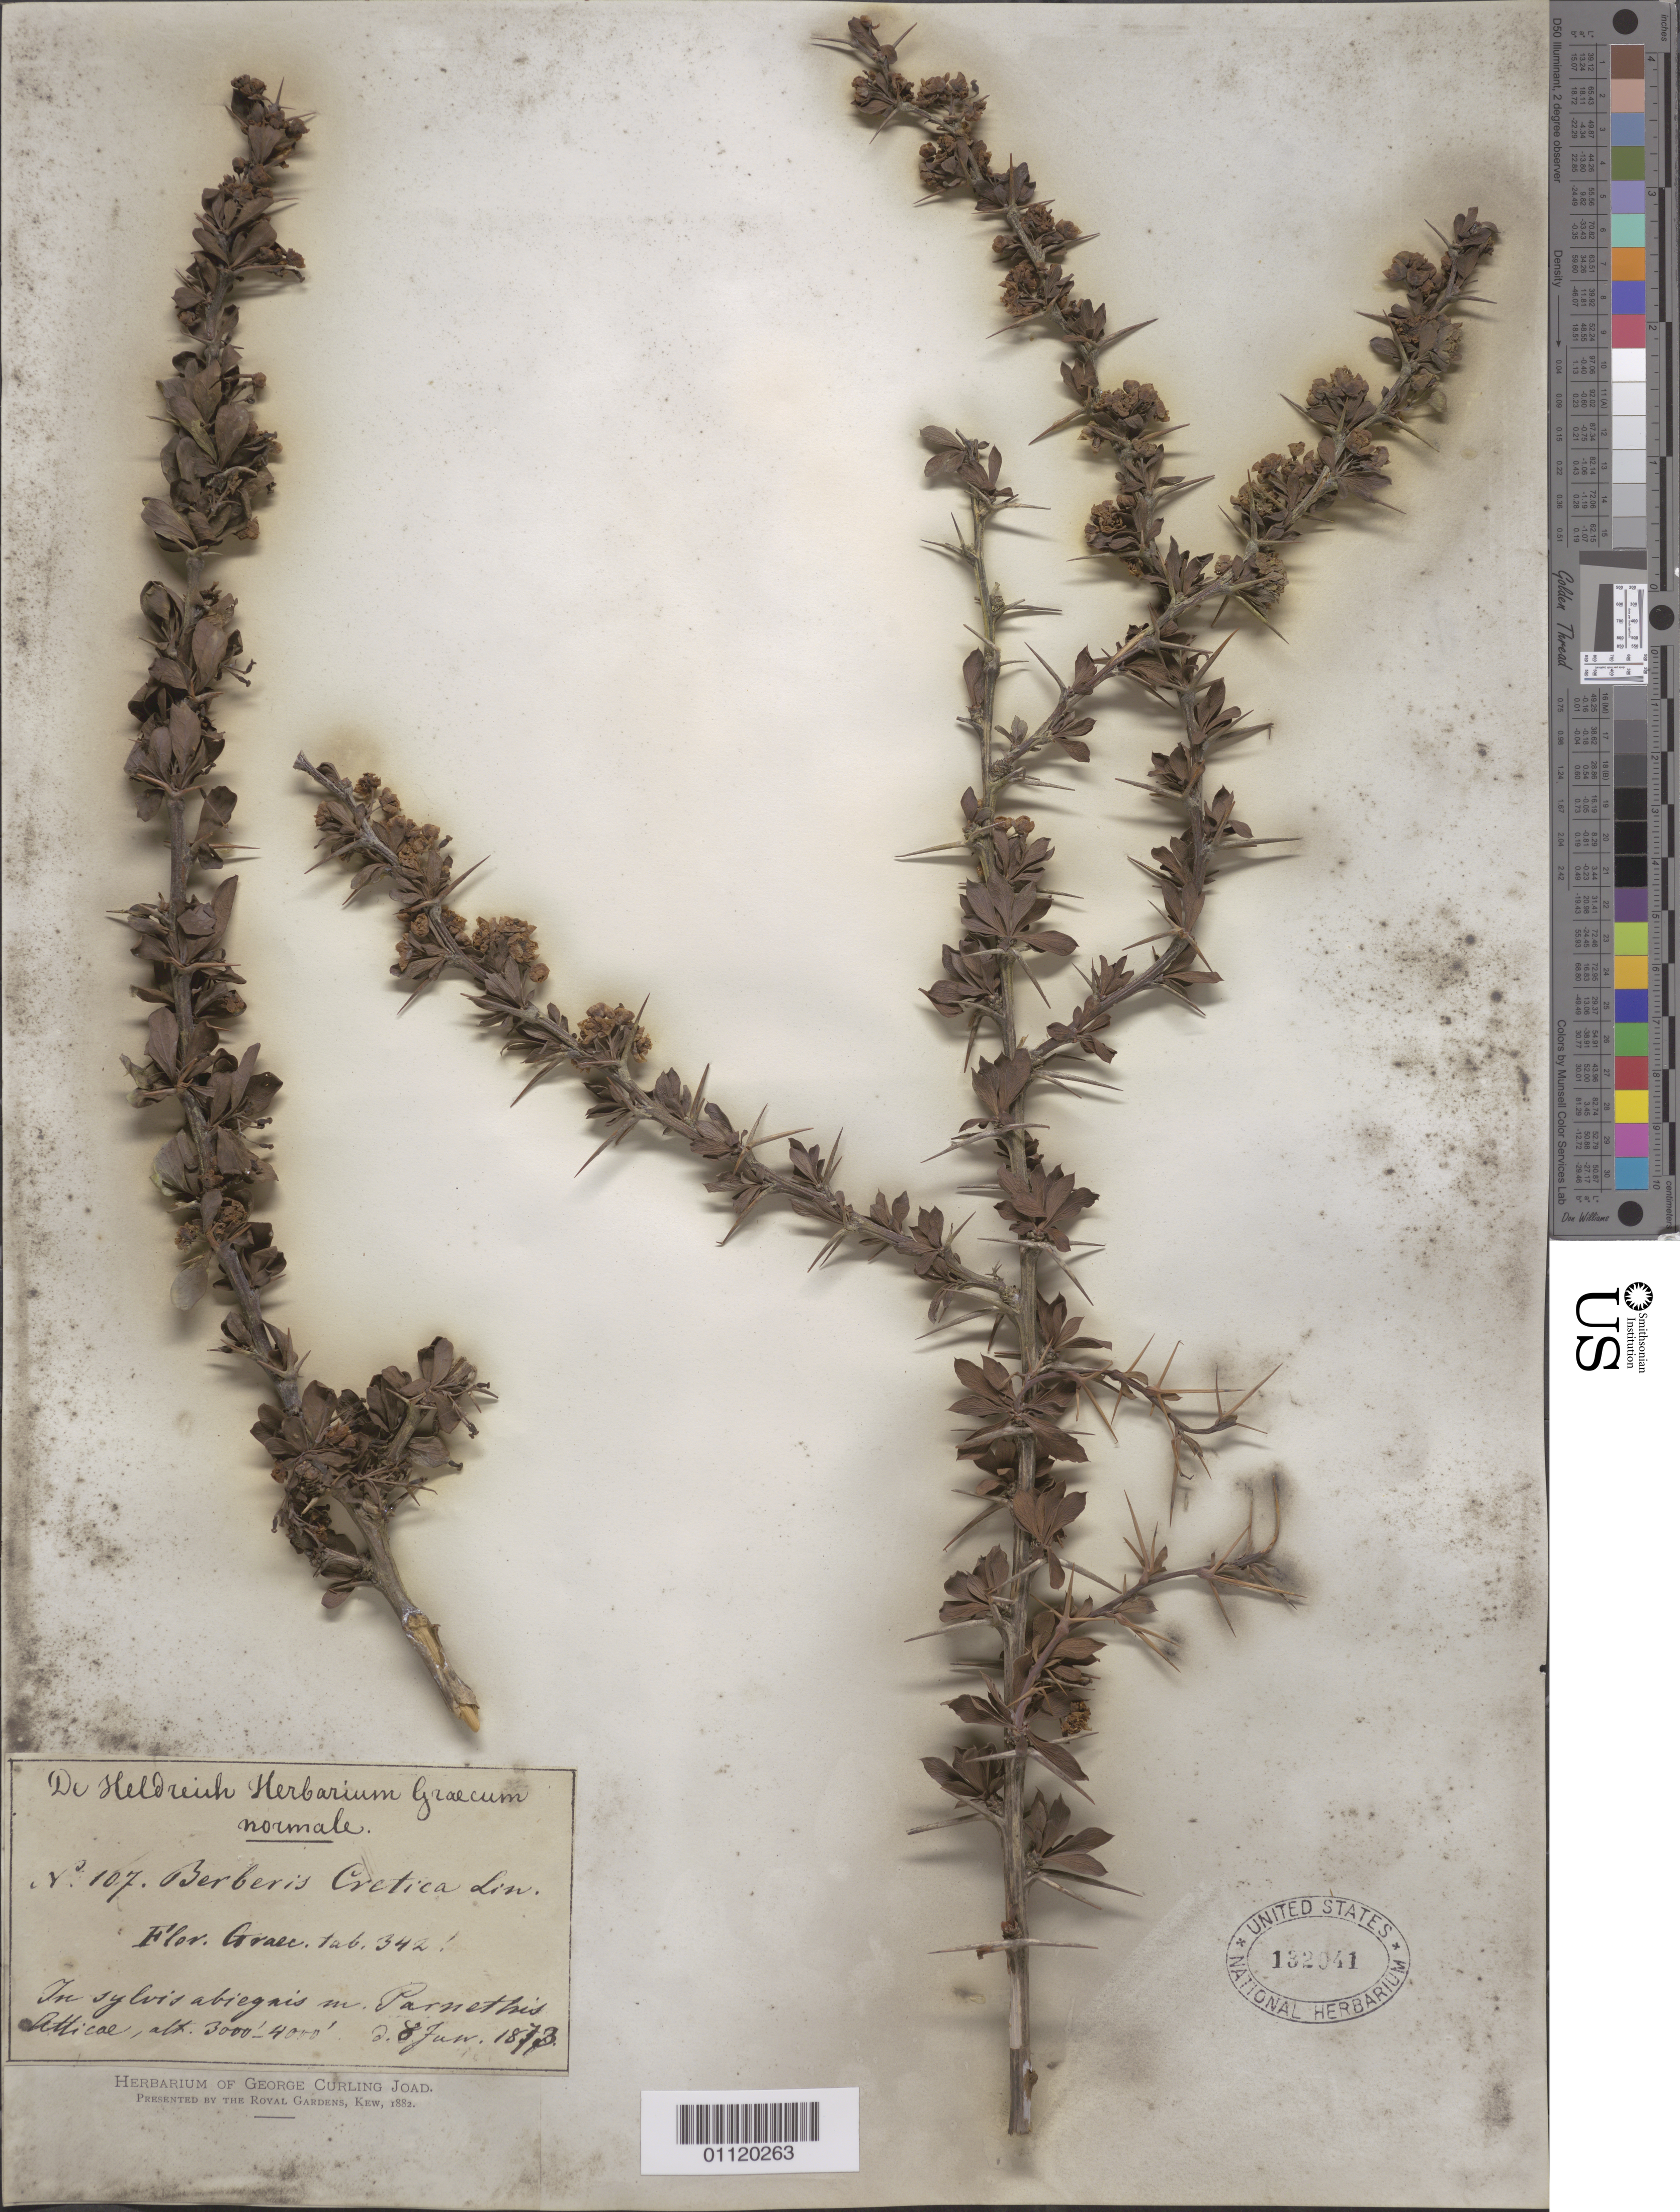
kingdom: Plantae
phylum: Tracheophyta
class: Magnoliopsida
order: Ranunculales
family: Berberidaceae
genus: Berberis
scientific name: Berberis cretica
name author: L.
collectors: G. Joad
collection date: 1873-06-28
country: Greece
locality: In sylvis abiegais m. Parnethis Atticae, possibly meaning "in fir wood of Mount Parnes, Attica". Attica is an historical region in central Greece.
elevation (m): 914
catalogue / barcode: US 132041